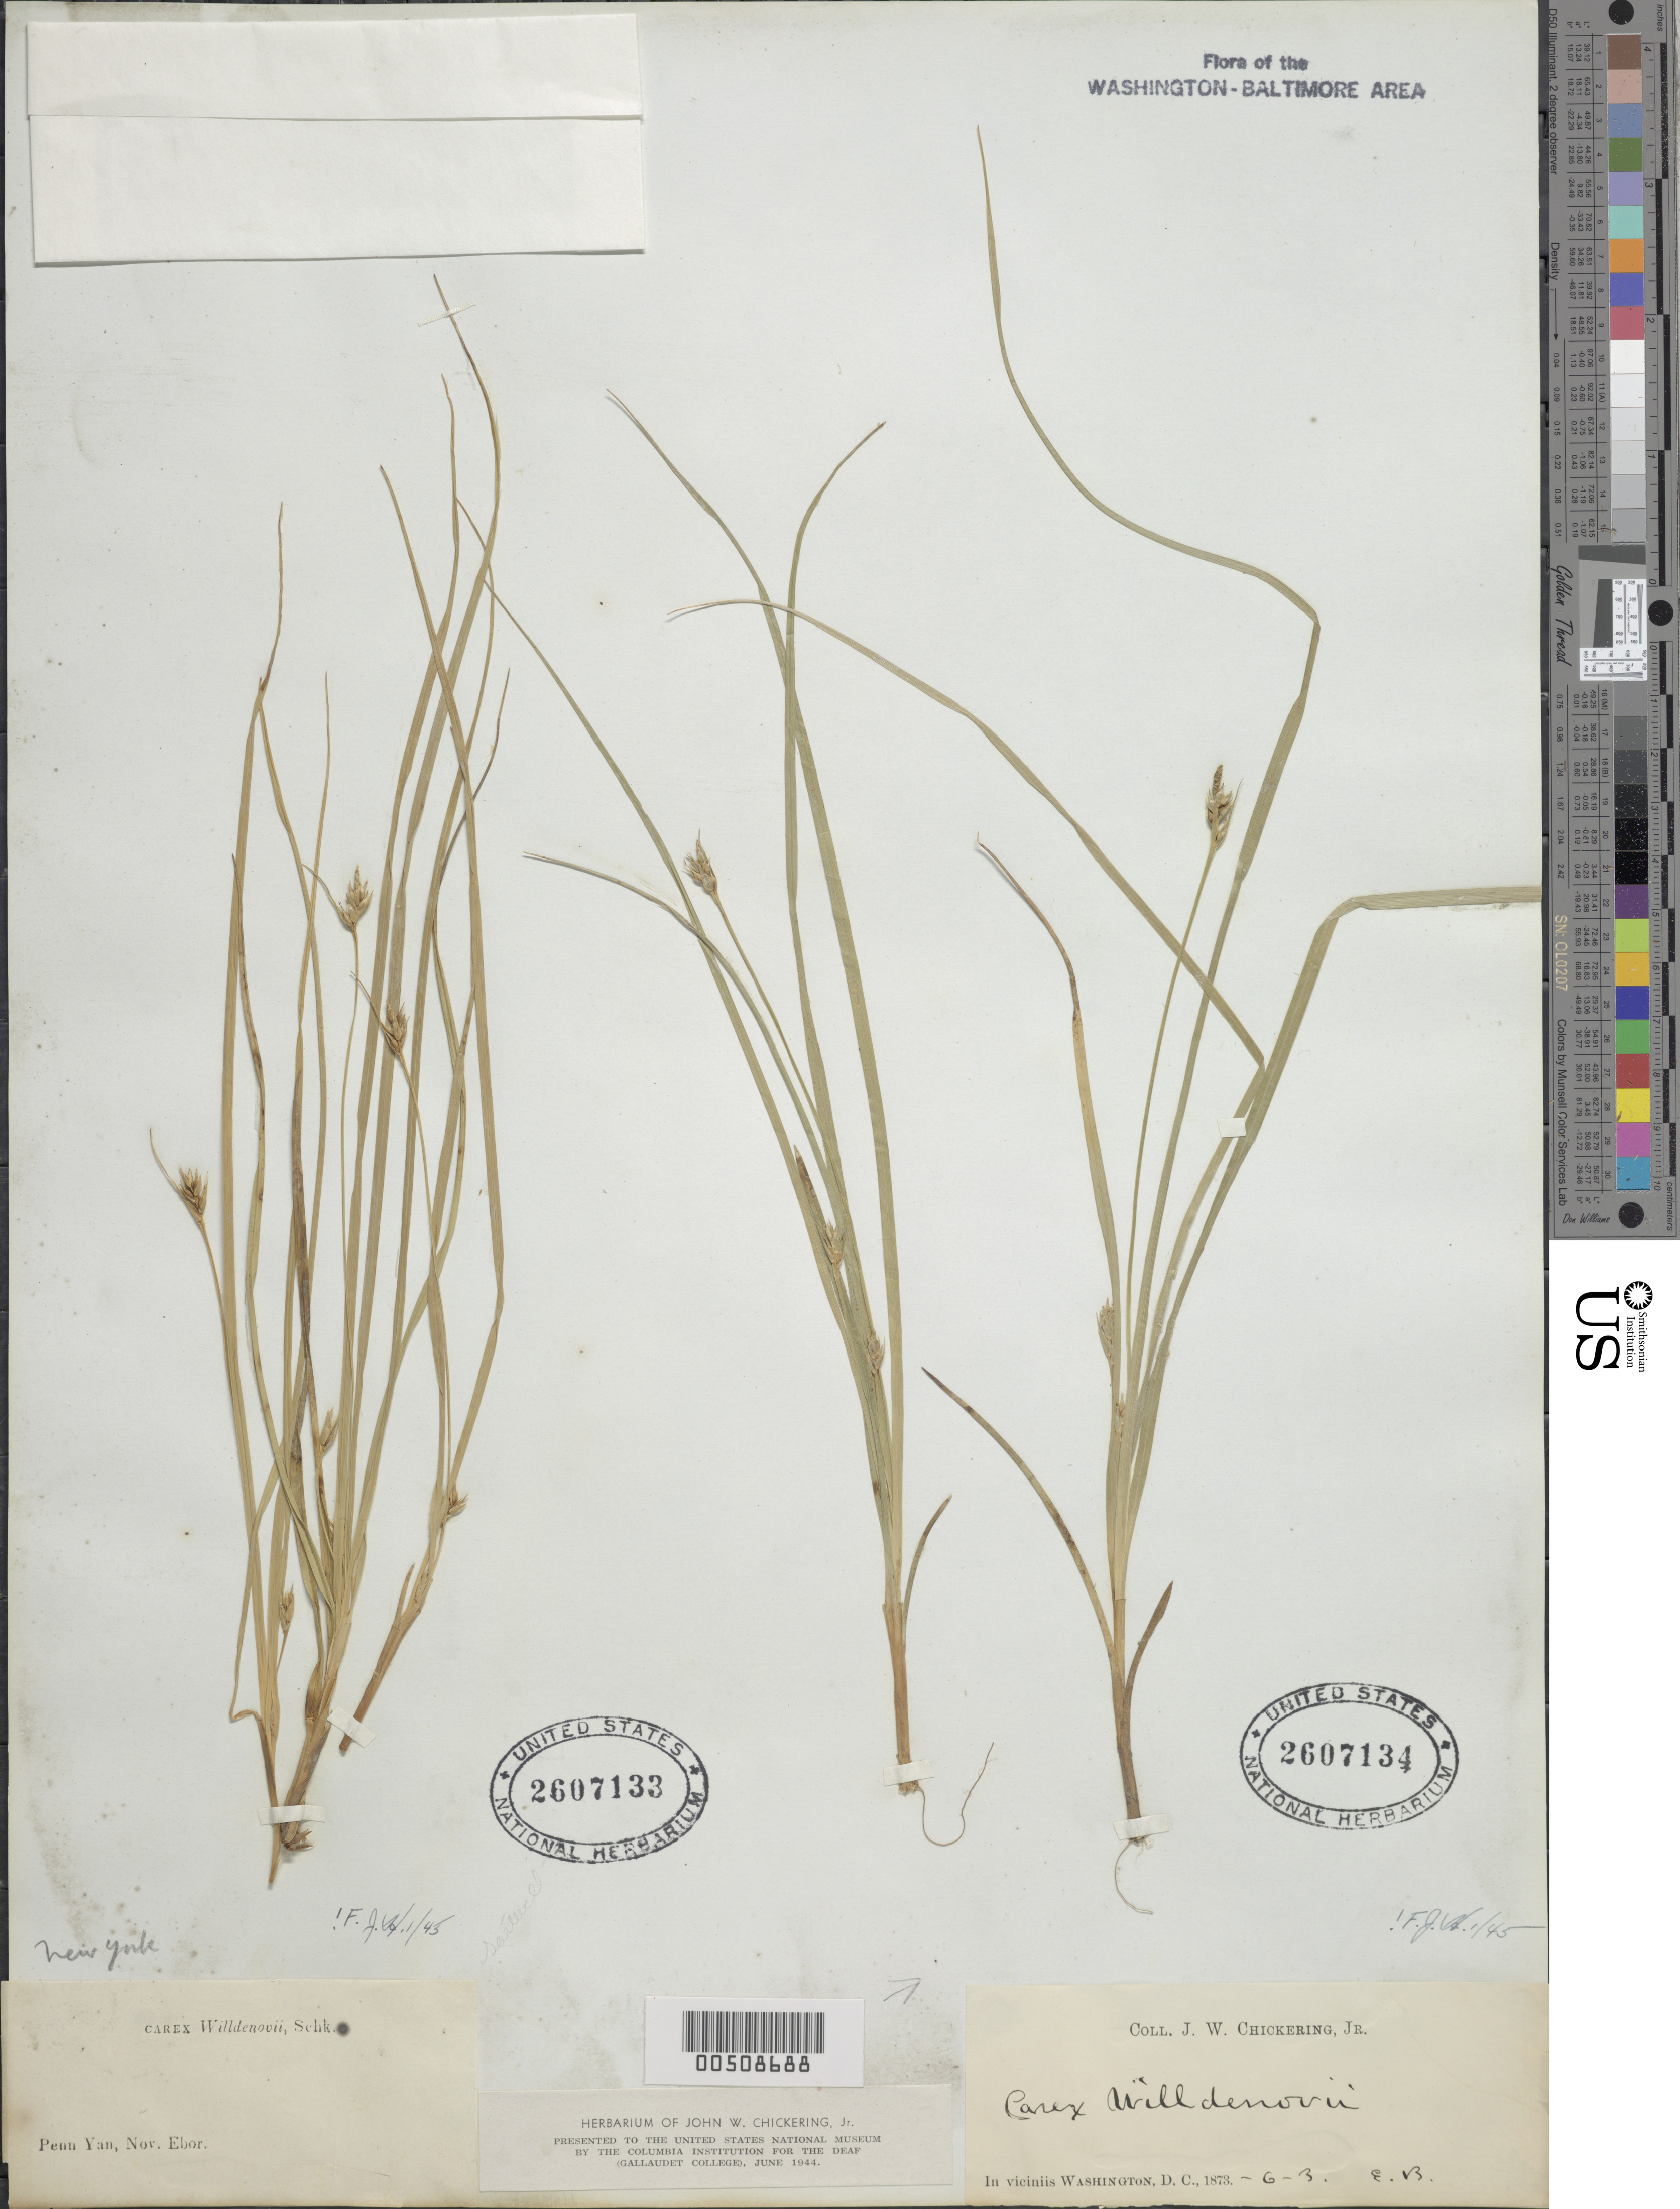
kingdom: Plantae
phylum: Tracheophyta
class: Liliopsida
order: Poales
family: Cyperaceae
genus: Carex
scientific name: Carex willdenowii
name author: Willd.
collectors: J. W. Chickering Jr.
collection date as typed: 03 Jun 1873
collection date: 1873-06-03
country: United States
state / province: District of Columbia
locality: Washington DC Area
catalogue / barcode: US 2607134